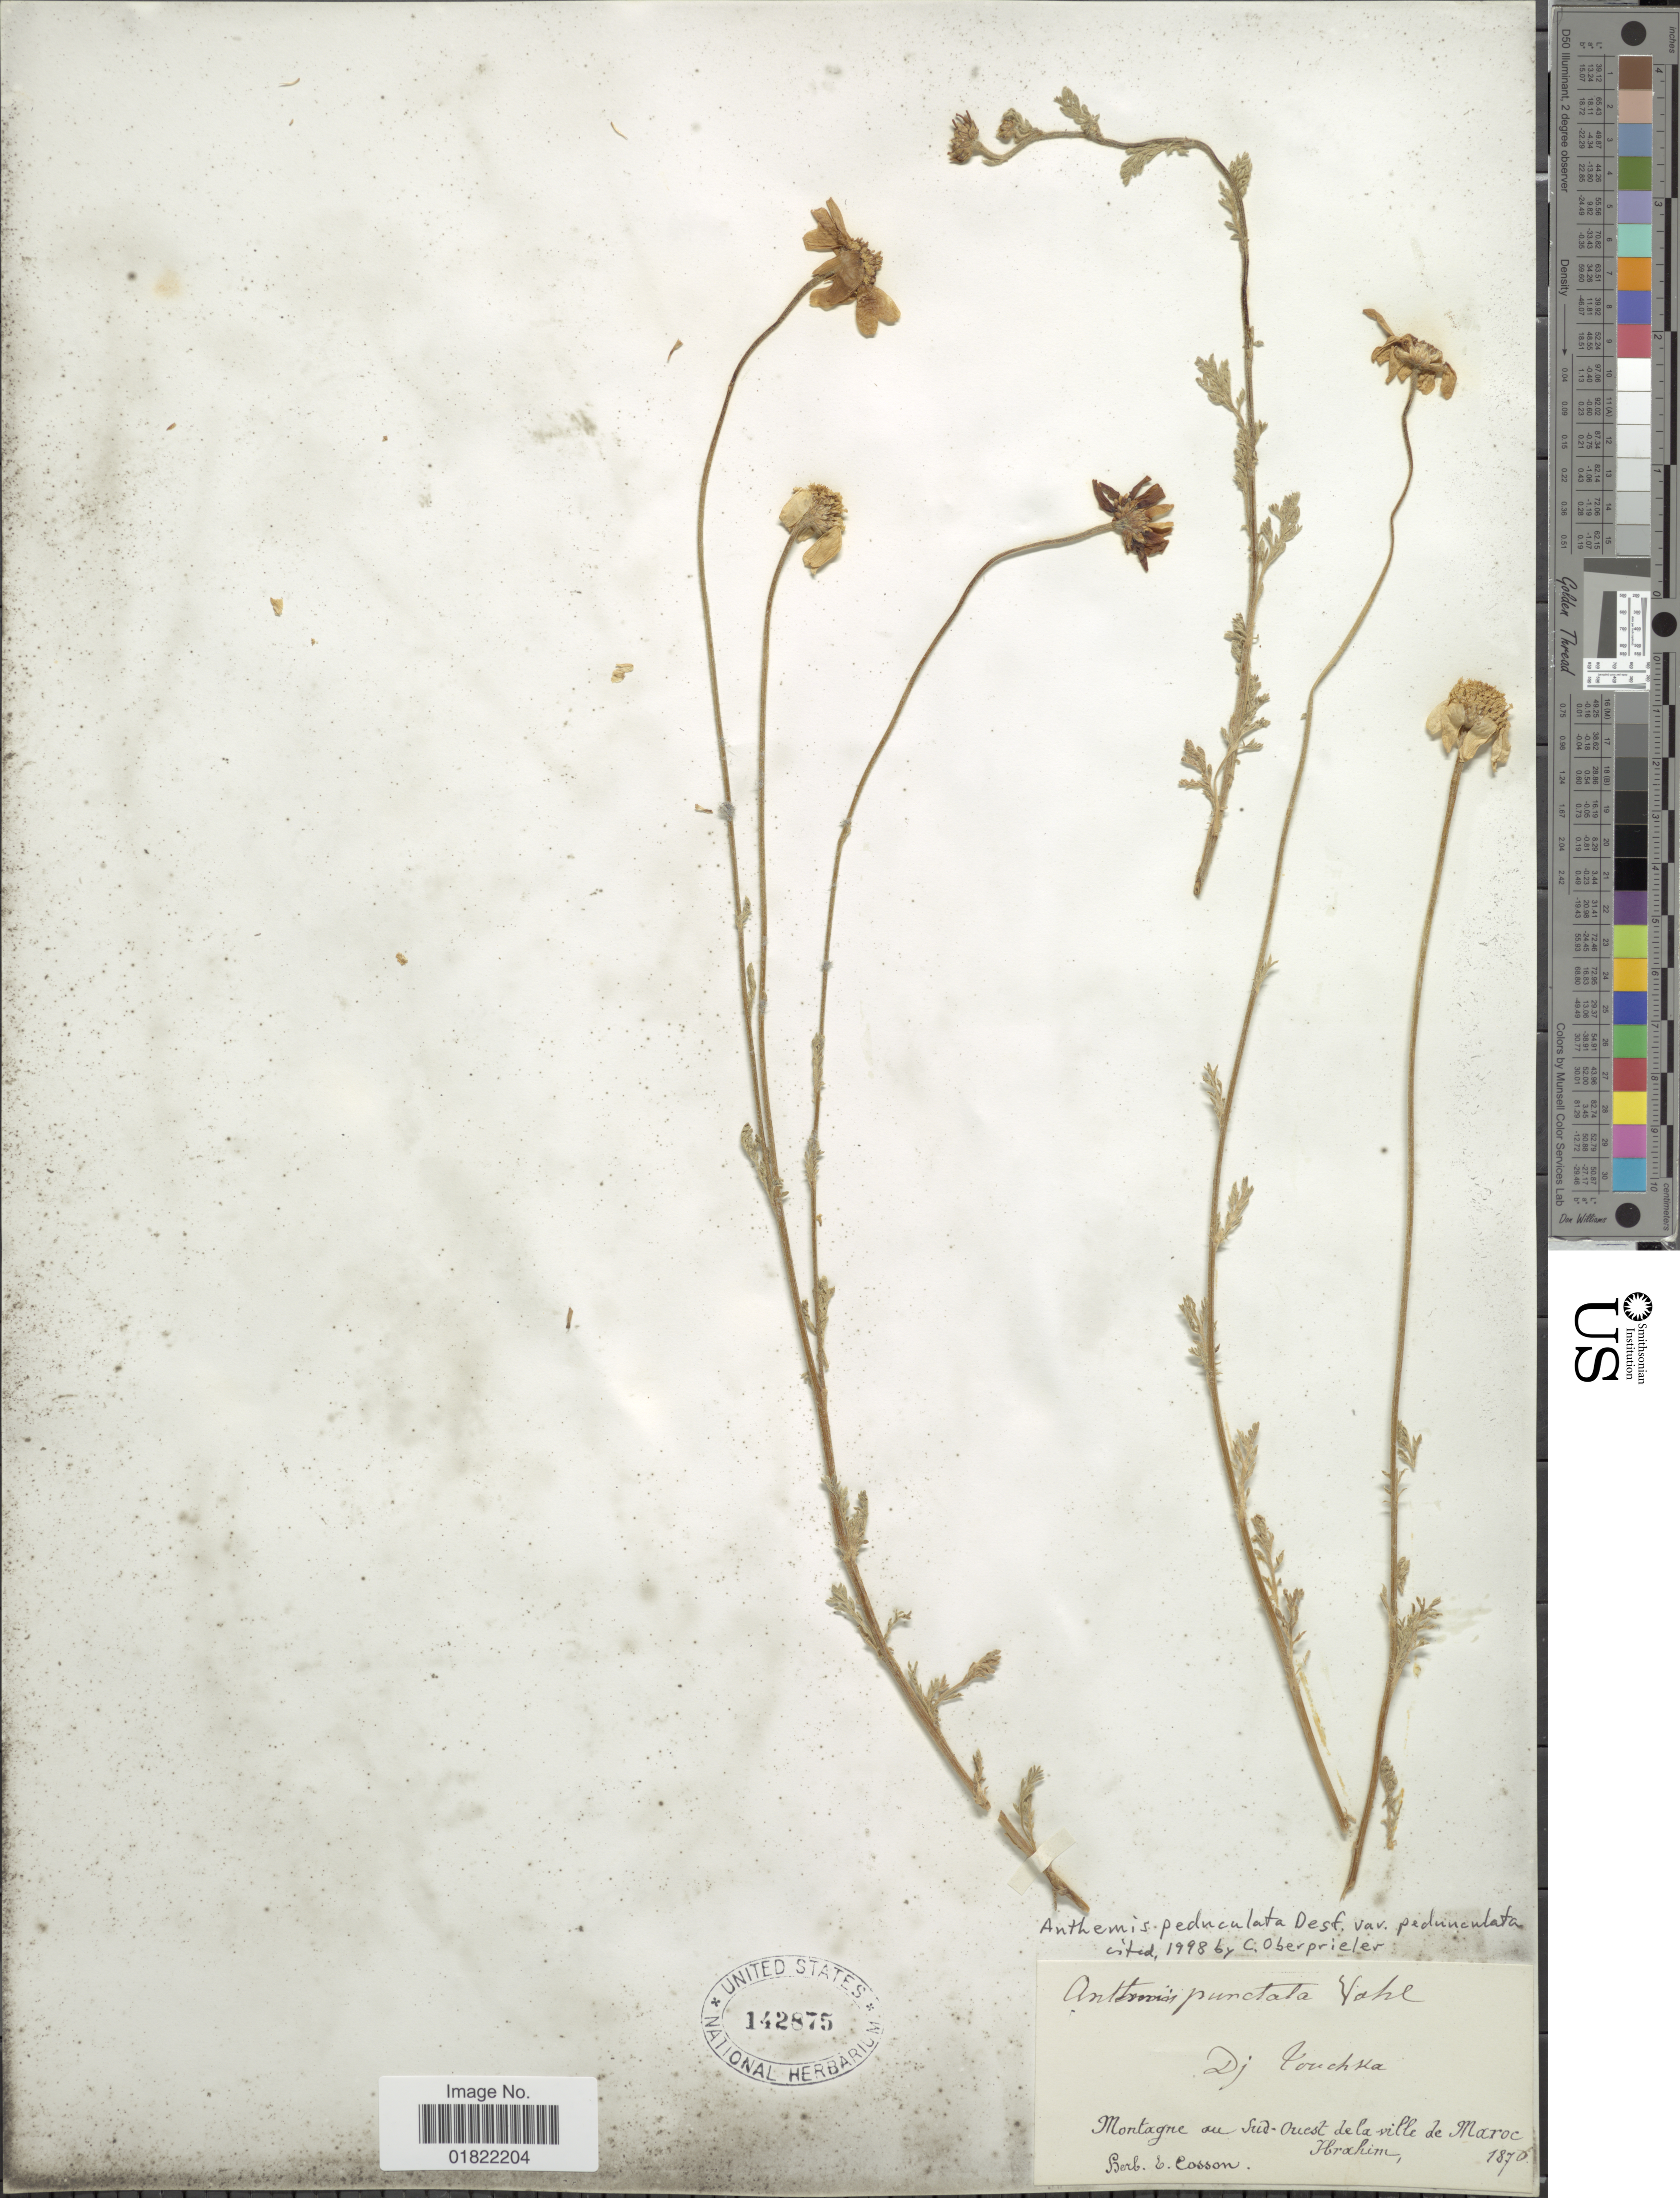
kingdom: Plantae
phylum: Tracheophyta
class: Magnoliopsida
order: Asterales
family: Asteraceae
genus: Anthemis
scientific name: Anthemis pedunculata var. pedunculata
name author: Desf.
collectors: -. Ibrahim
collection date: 1870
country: Morocco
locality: Montagne au Sud-Ouest de la ville de Maroc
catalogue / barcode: US 142875